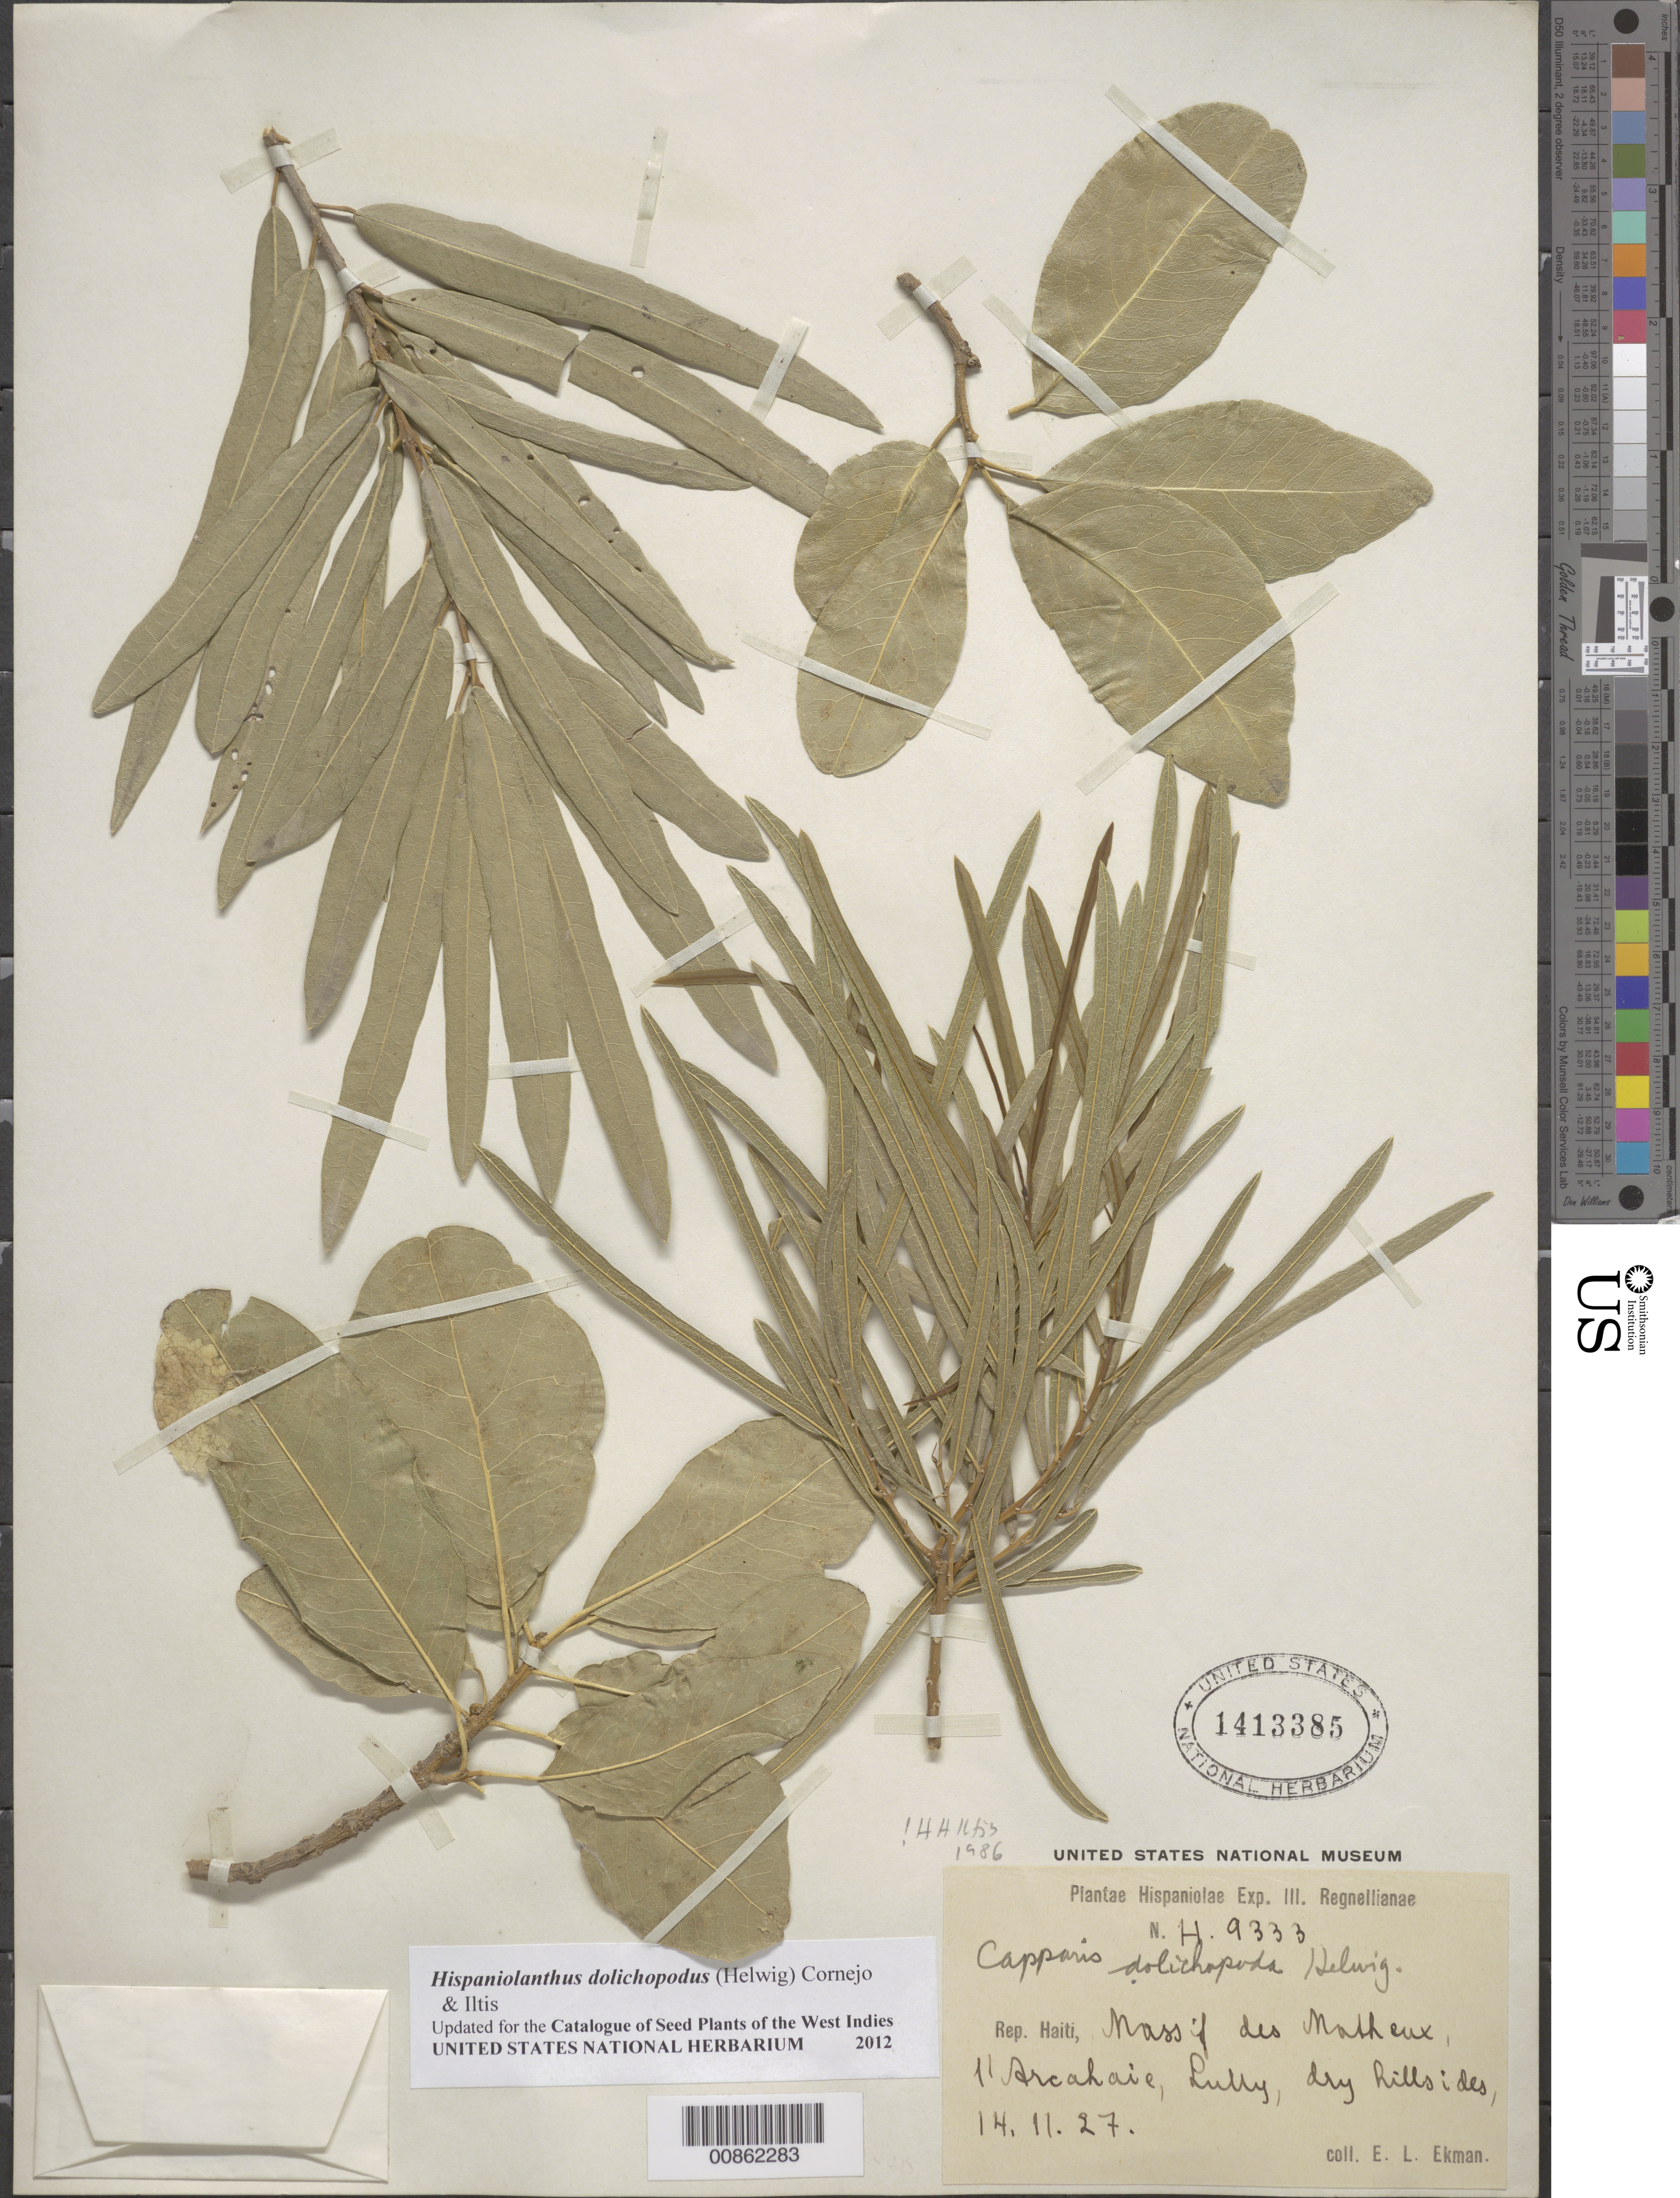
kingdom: Plantae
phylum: Tracheophyta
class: Magnoliopsida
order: Brassicales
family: Capparaceae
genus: Hispaniolanthus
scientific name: Hispaniolanthus dolichopodus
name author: (Helwig) Cornejo & Iltis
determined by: Iltis, Hugh Hellmut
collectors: E. L. Ekman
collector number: H 9333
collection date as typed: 14 Nov 1927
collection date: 1927-11-14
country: Haiti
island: Hispaniola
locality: Massif des Matheux, l'Arcahaie, Lully.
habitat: Dry hillsides.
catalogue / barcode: US 1413385